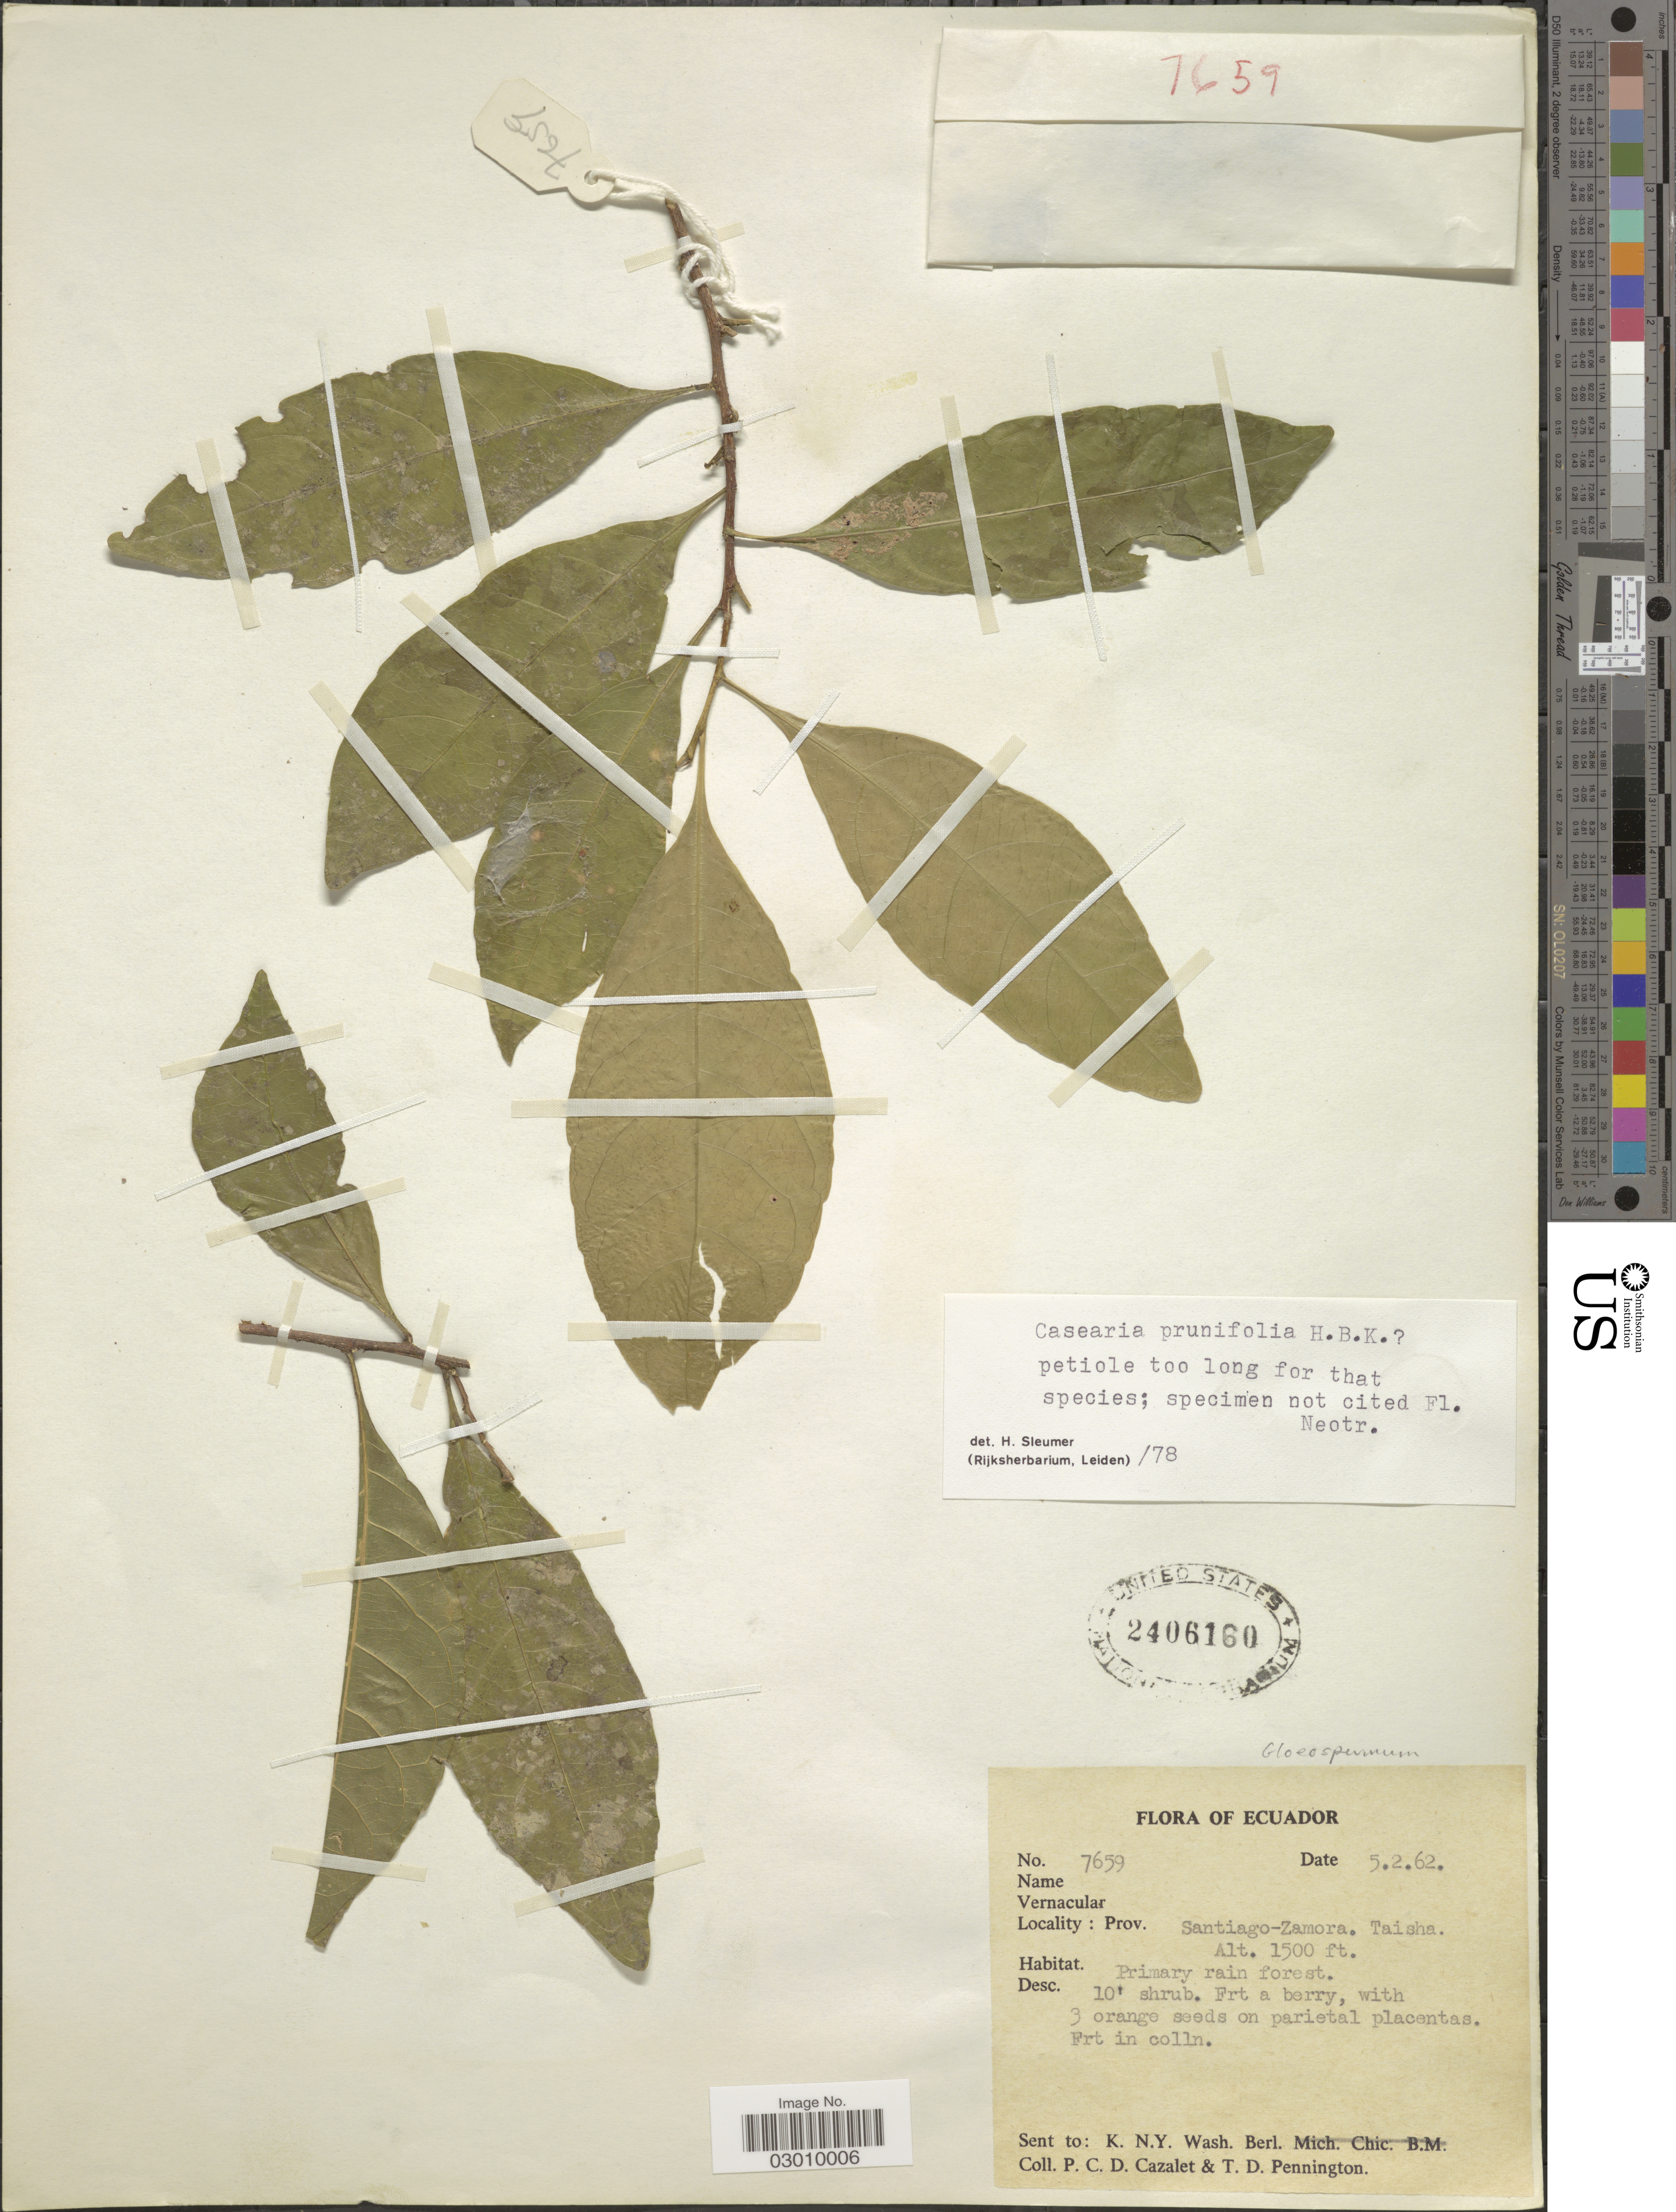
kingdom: Plantae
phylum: Tracheophyta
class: Magnoliopsida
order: Malpighiales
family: Violaceae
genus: Gloeospermum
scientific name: Gloeospermum sp.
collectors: P. C. D. Cazalet & T. D. Pennington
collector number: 7659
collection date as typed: Transcribed d/m/y: 5/2/62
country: Ecuador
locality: Prov. Santiago-Zamora, Taisha.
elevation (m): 457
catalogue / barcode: US 2406160